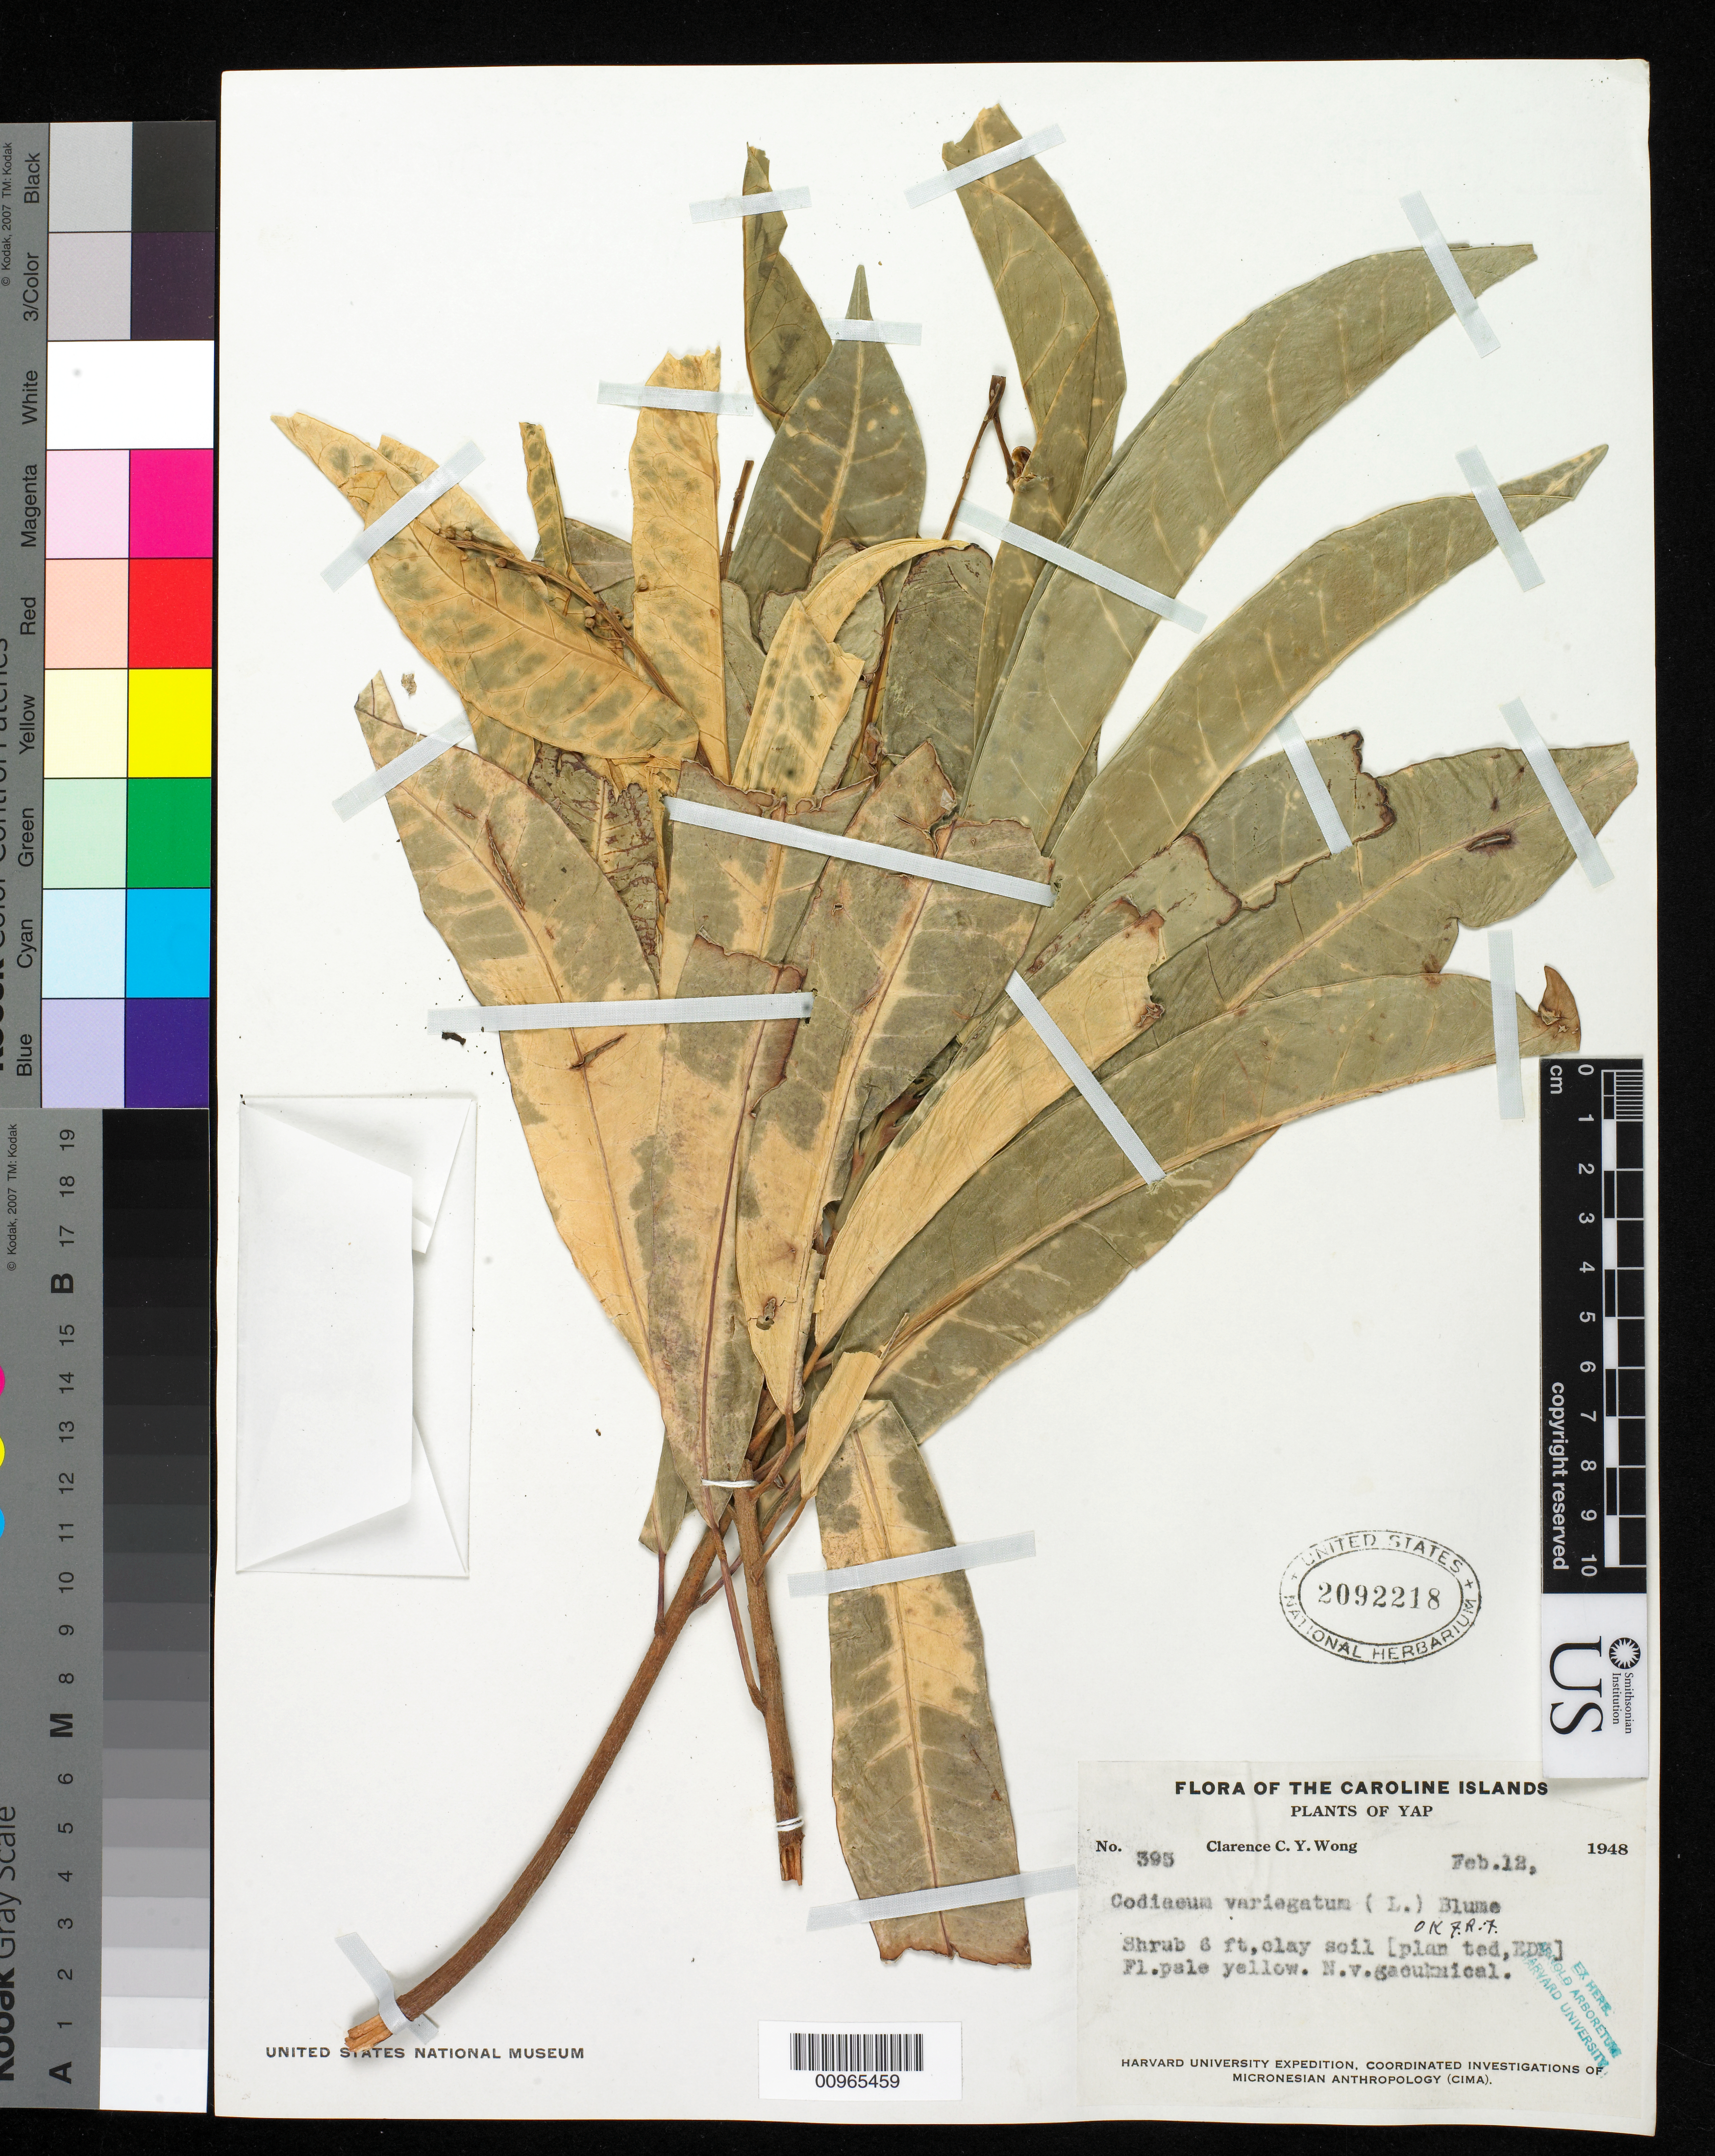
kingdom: Plantae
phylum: Tracheophyta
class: Magnoliopsida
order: Malpighiales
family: Euphorbiaceae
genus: Codiaeum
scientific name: Codiaeum variegatum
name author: (L.) Rumph. ex A. Juss.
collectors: C. Y. C. Wong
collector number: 395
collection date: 1948-02-12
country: Micronesia, Federated States of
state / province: Yap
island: Yap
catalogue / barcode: US 2092218